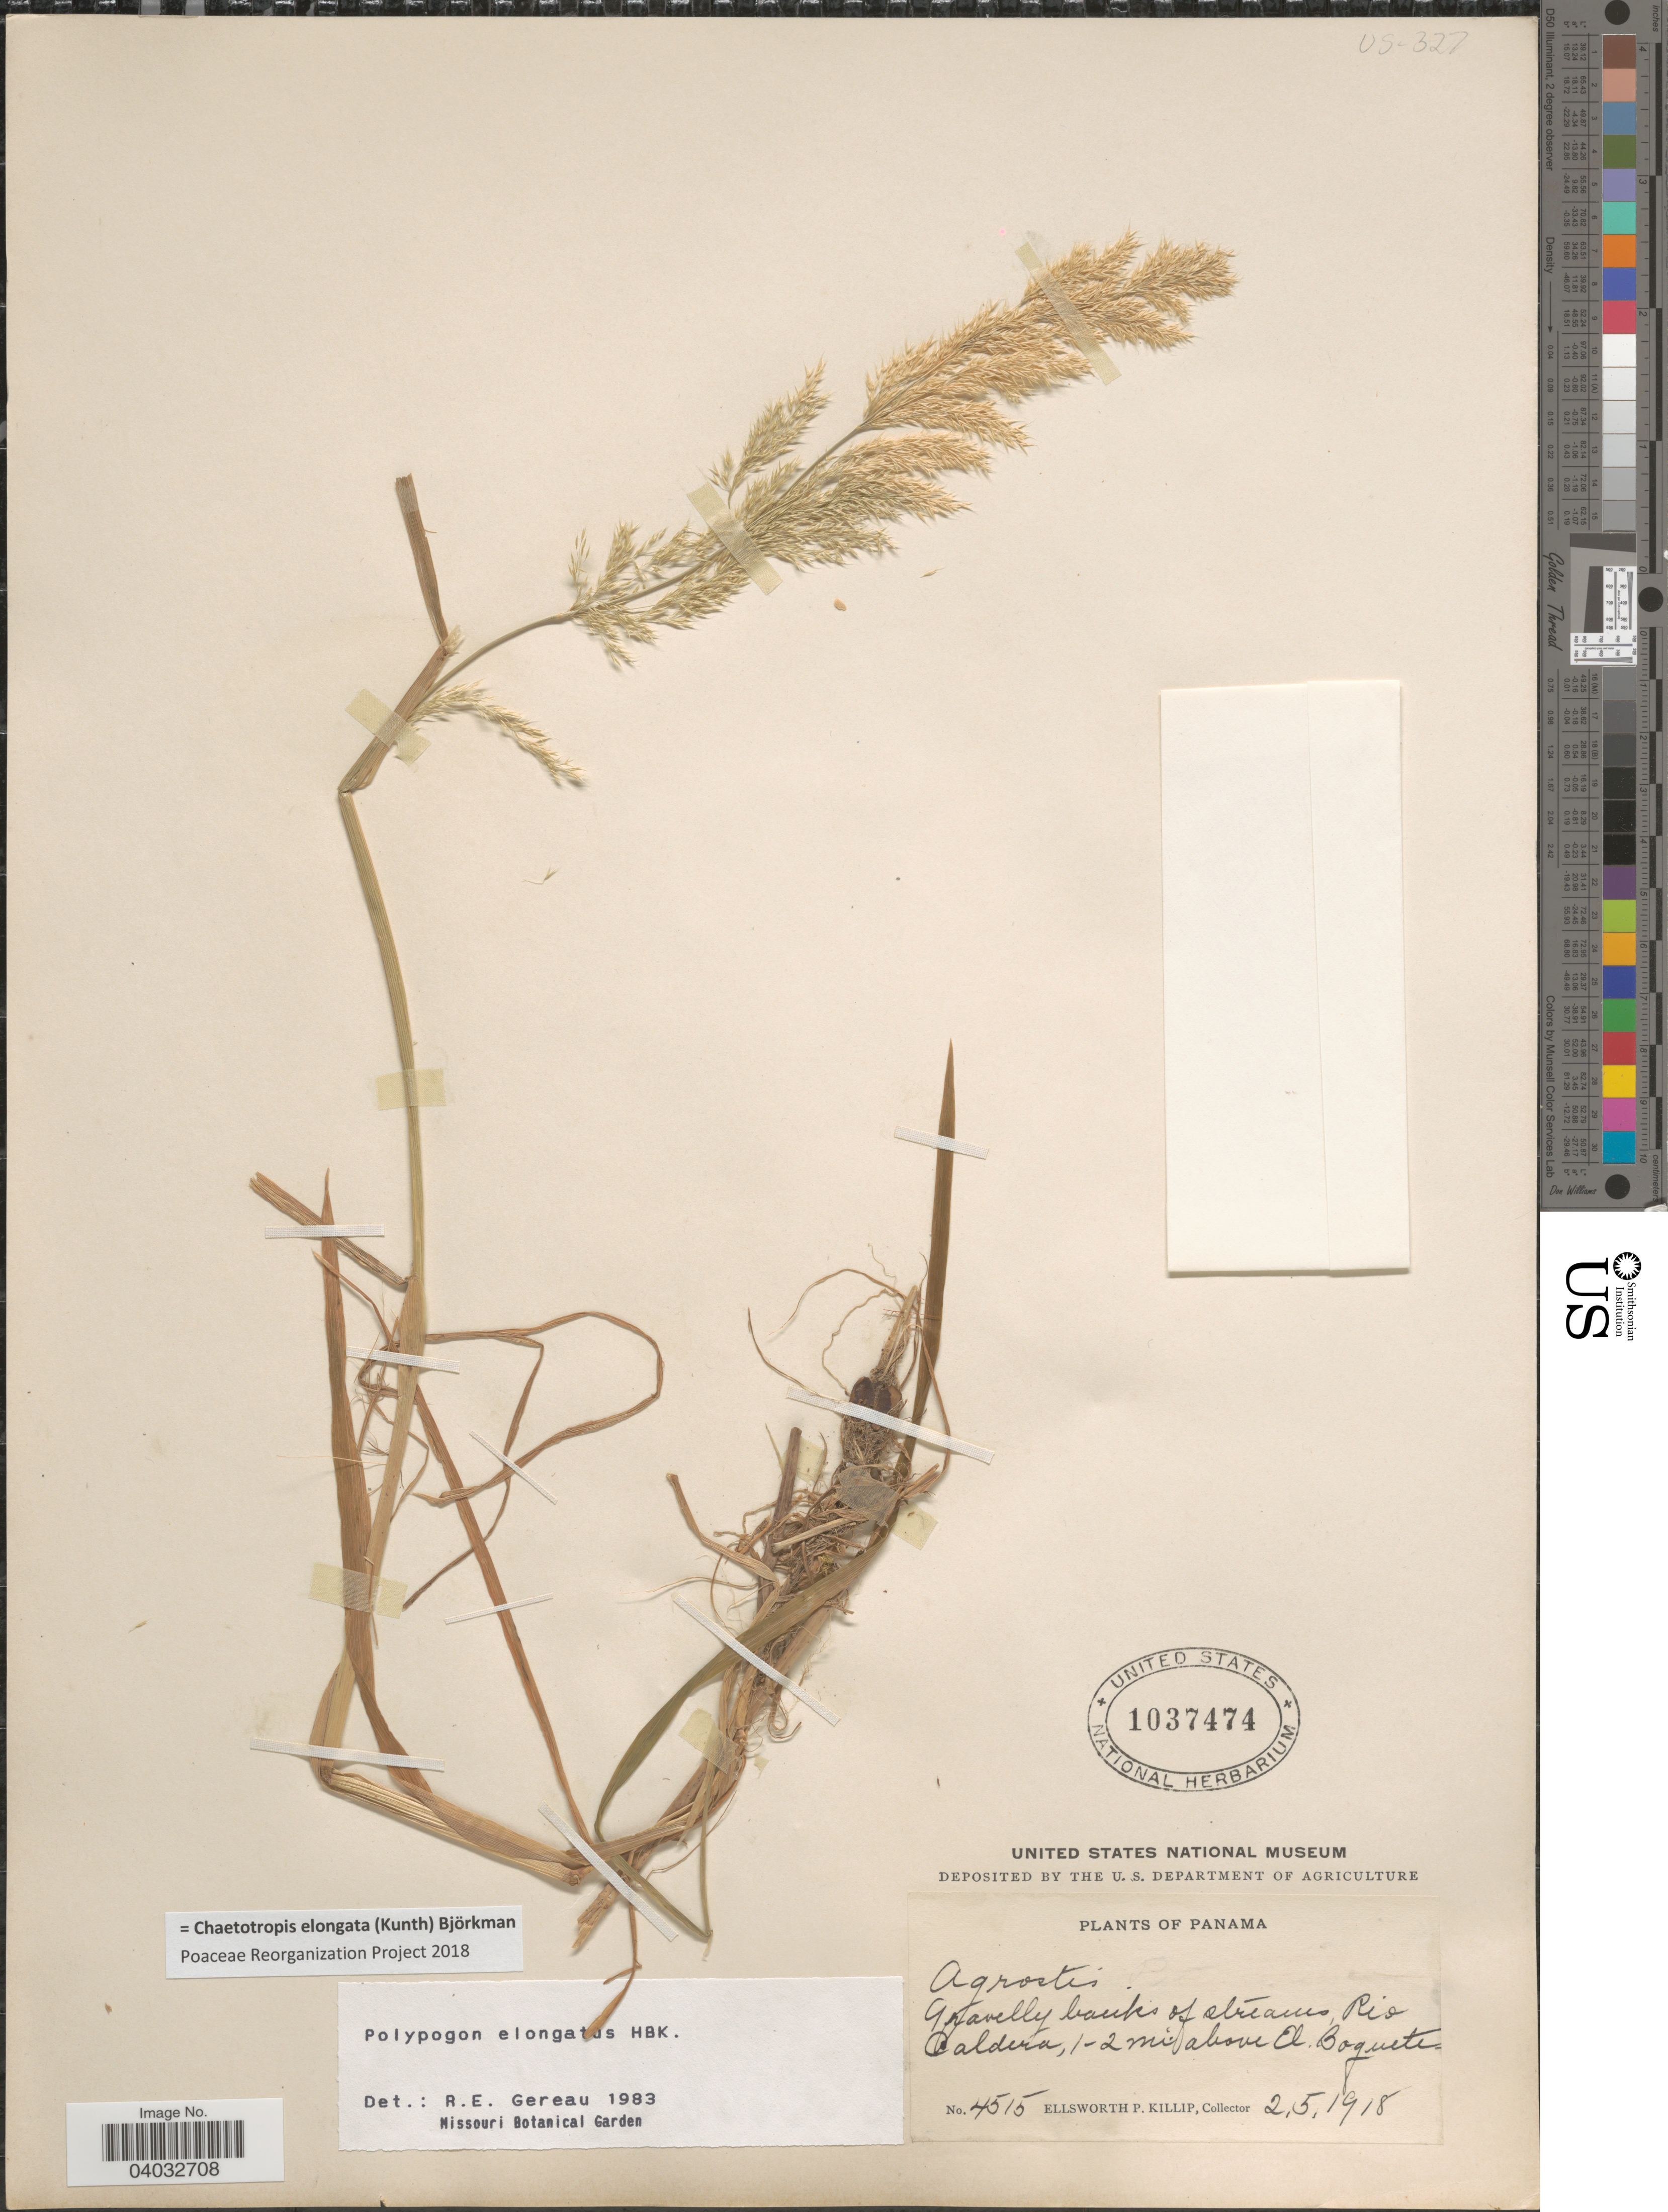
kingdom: Plantae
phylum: Tracheophyta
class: Liliopsida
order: Poales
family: Poaceae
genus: Chaetotropis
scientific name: Chaetotropis elongata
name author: (Kunth) Björkman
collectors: E. P. Killip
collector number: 4515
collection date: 1918-05-02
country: Panama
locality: Rio Caldera, 1-2 mi. above El Boquete.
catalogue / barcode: US 1037474